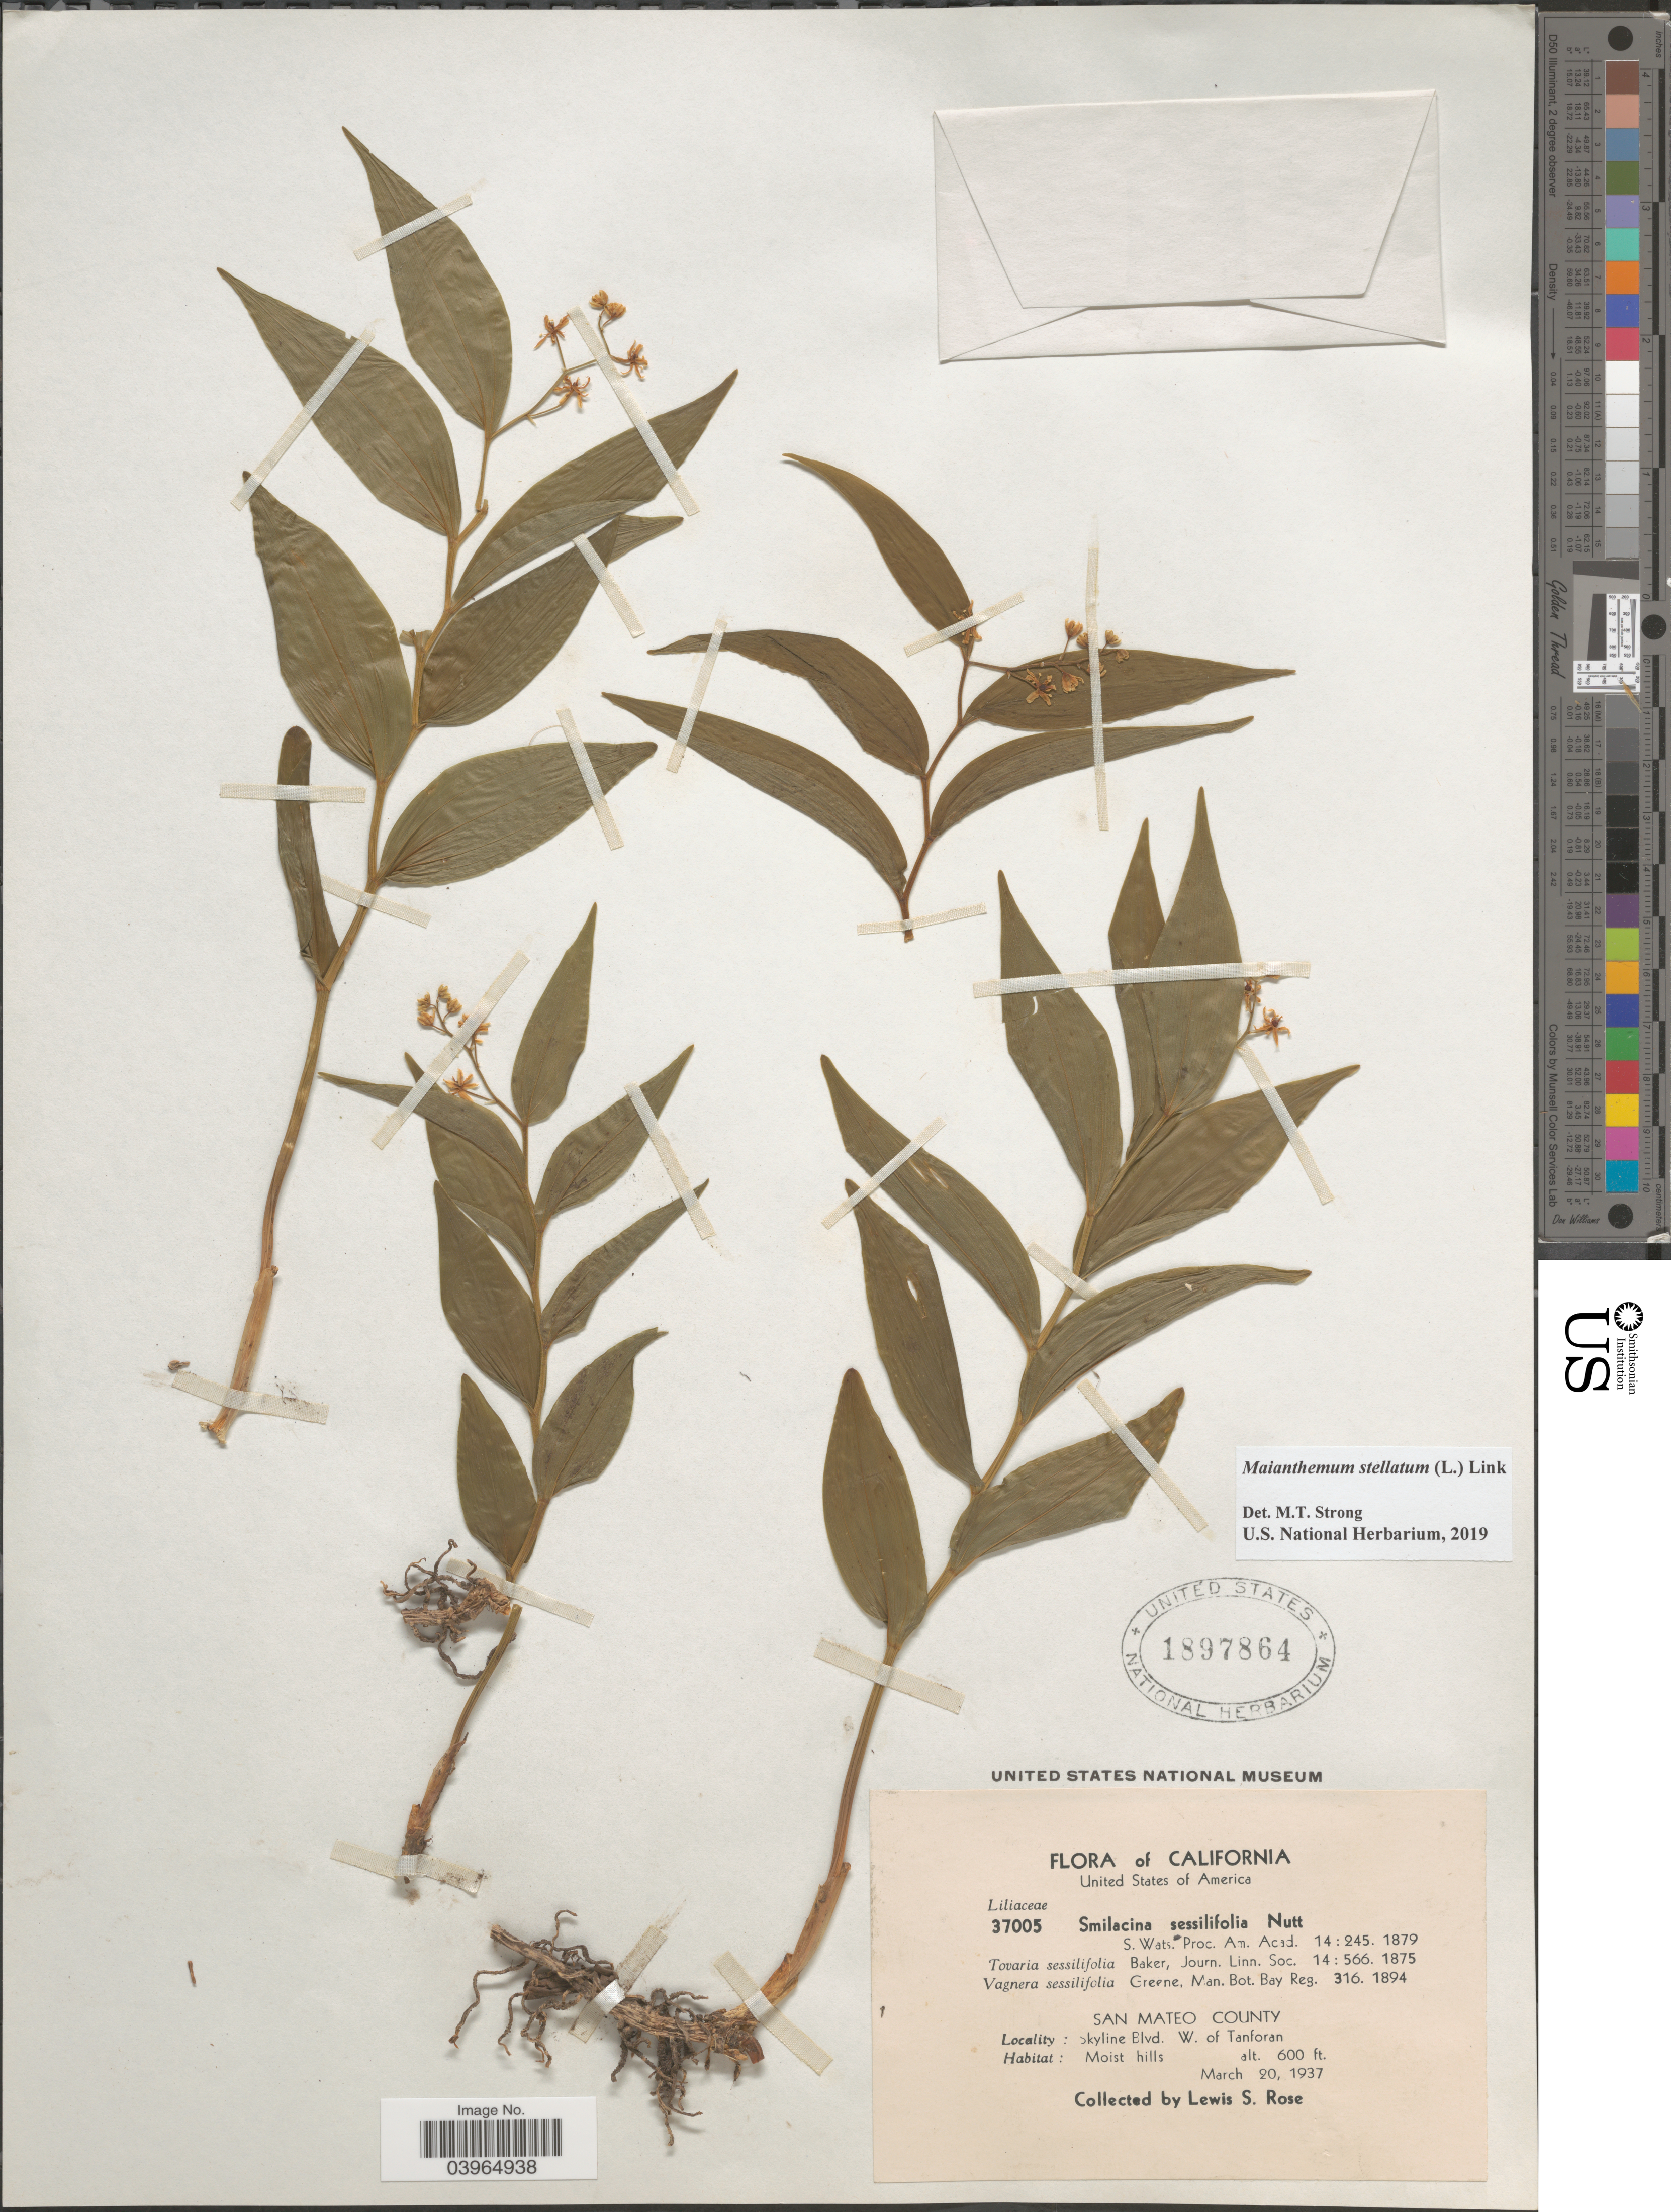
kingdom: Plantae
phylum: Tracheophyta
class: Liliopsida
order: Asparagales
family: Asparagaceae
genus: Maianthemum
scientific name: Maianthemum stellatum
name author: (L.) Link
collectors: L. S. Rose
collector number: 37005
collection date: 1937-03-20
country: United States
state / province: California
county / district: San Mateo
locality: San Mateo County. Skyline Blvd. W. of Tanforan.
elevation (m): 183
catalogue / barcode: US 1897864